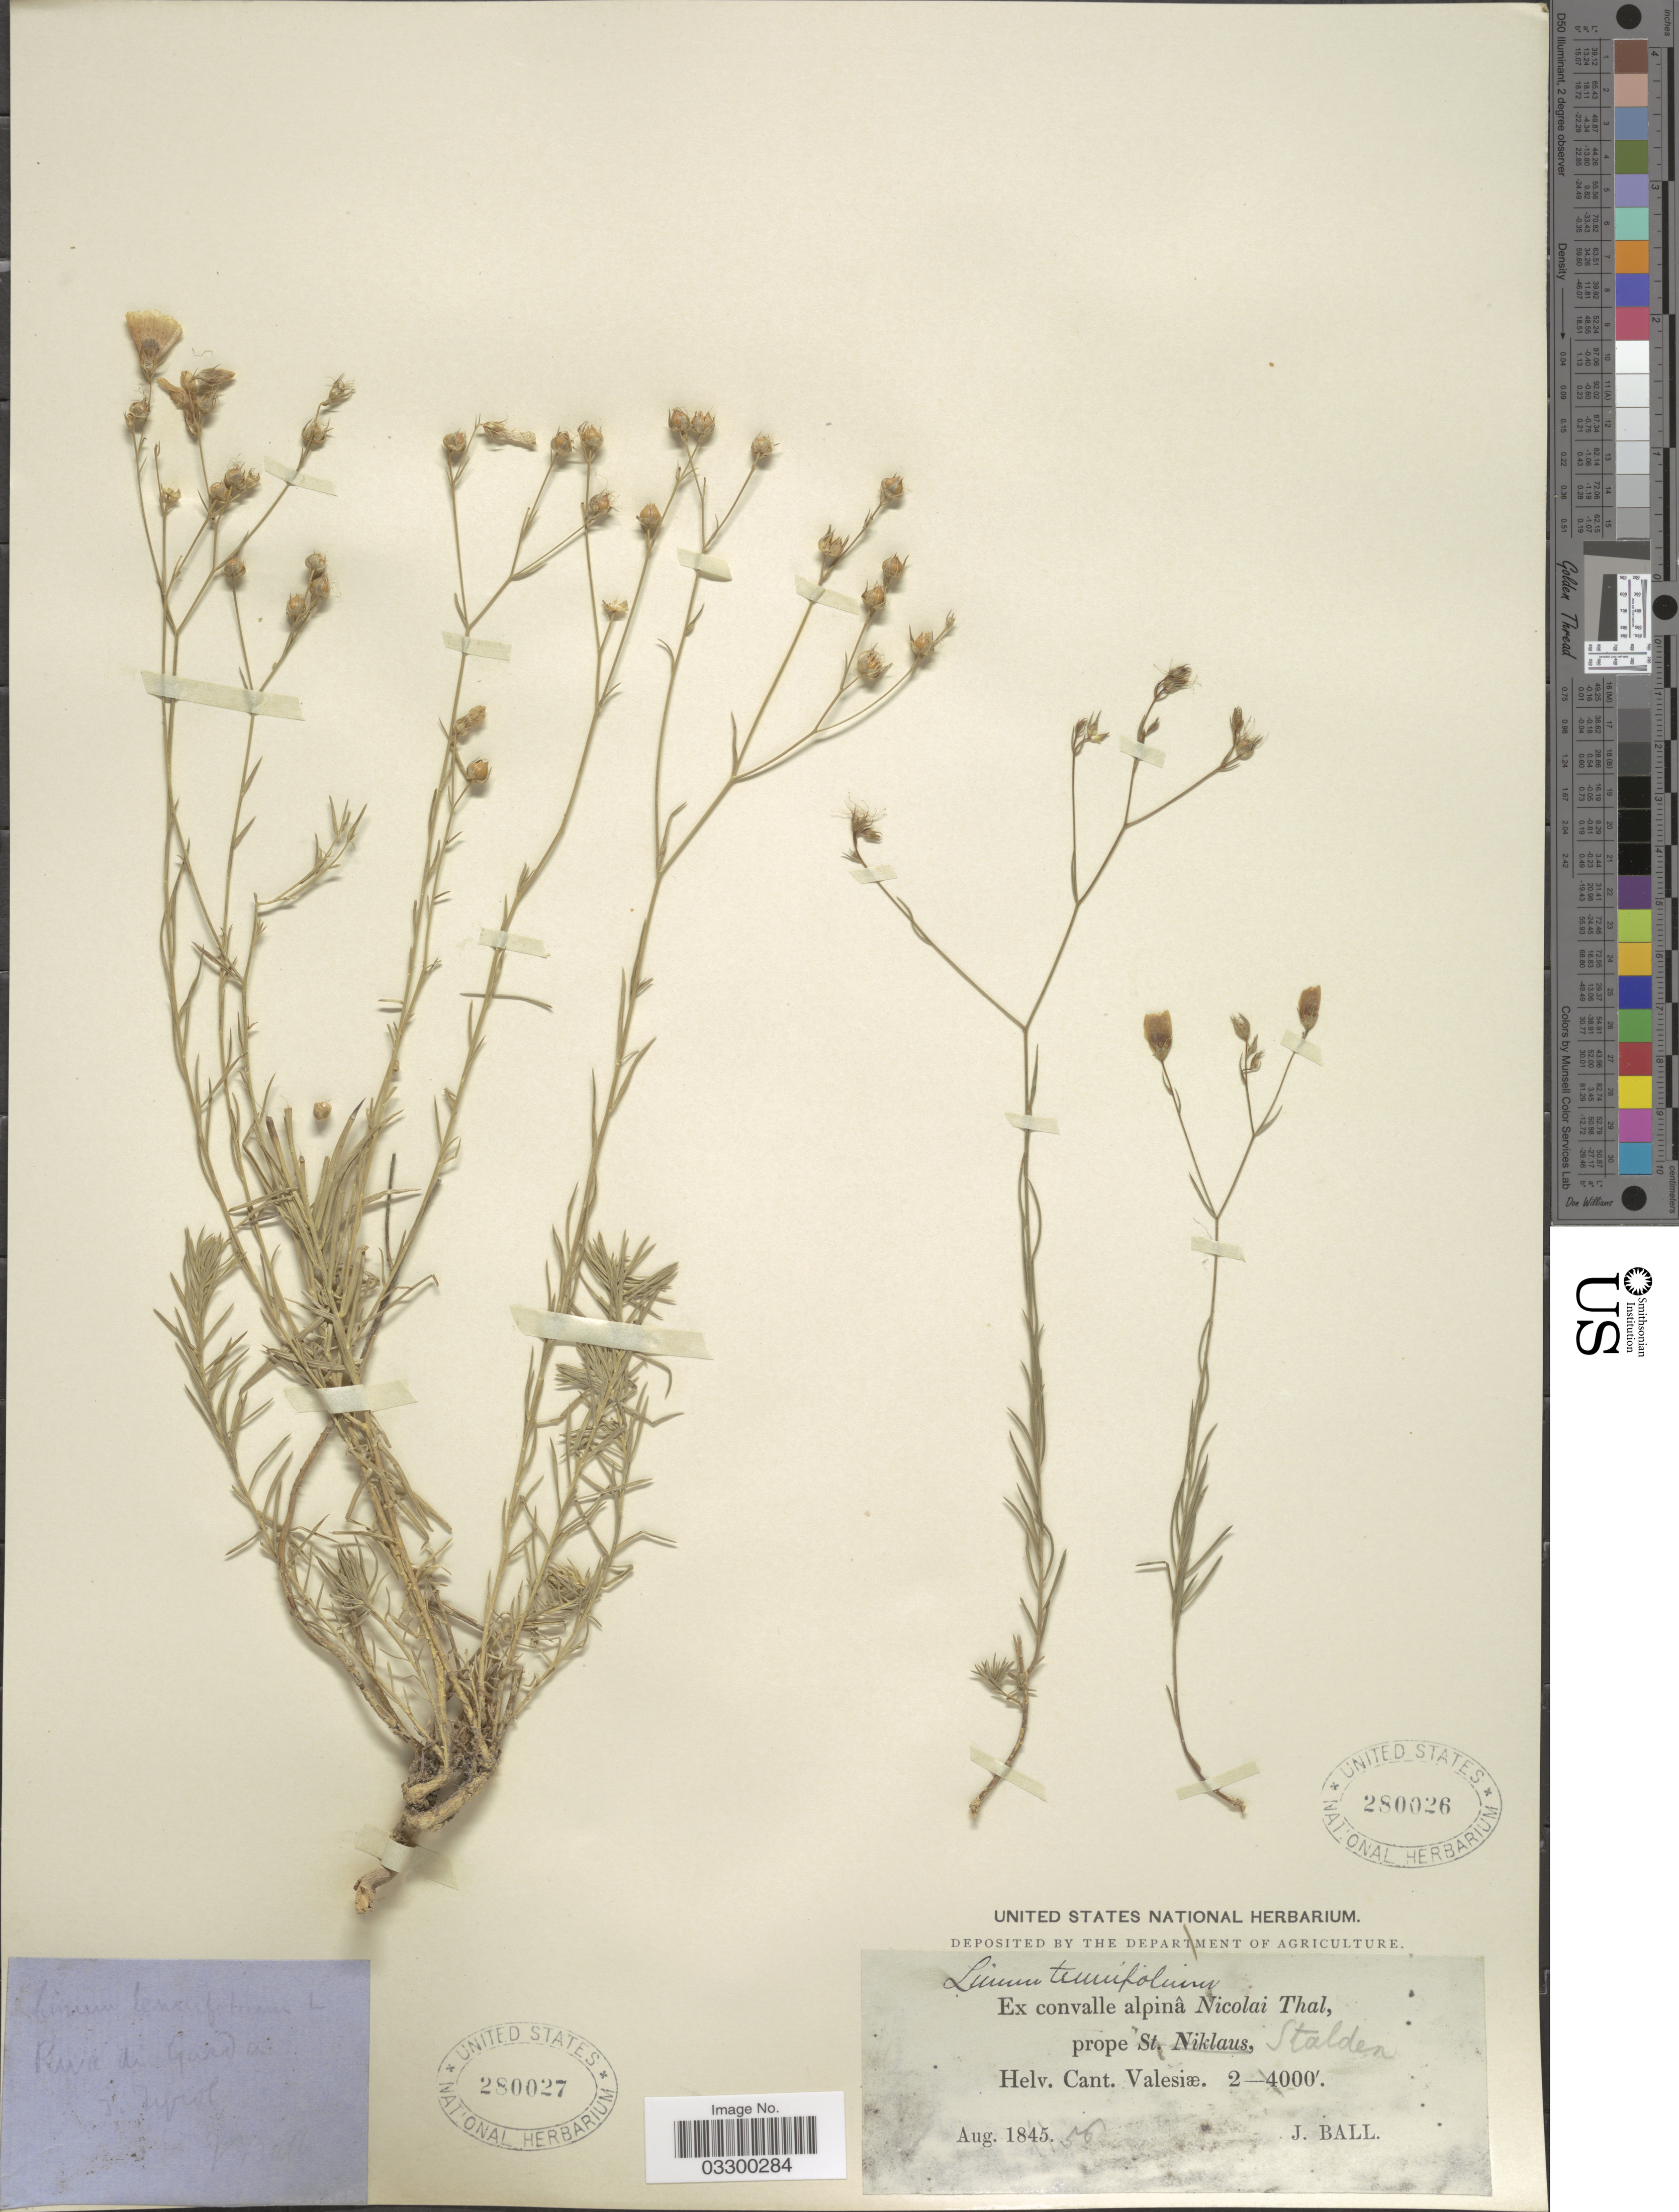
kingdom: Plantae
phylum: Tracheophyta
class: Magnoliopsida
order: Malpighiales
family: Linaceae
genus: Linum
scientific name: Linum tenuifolium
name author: L.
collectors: J. Ball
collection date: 1856-08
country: Switzerland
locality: Ex convalle alpinâ Nicolai Thal, prope Stalden. Helv. Cant. Valesiæ.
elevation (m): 610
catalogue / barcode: US 280026